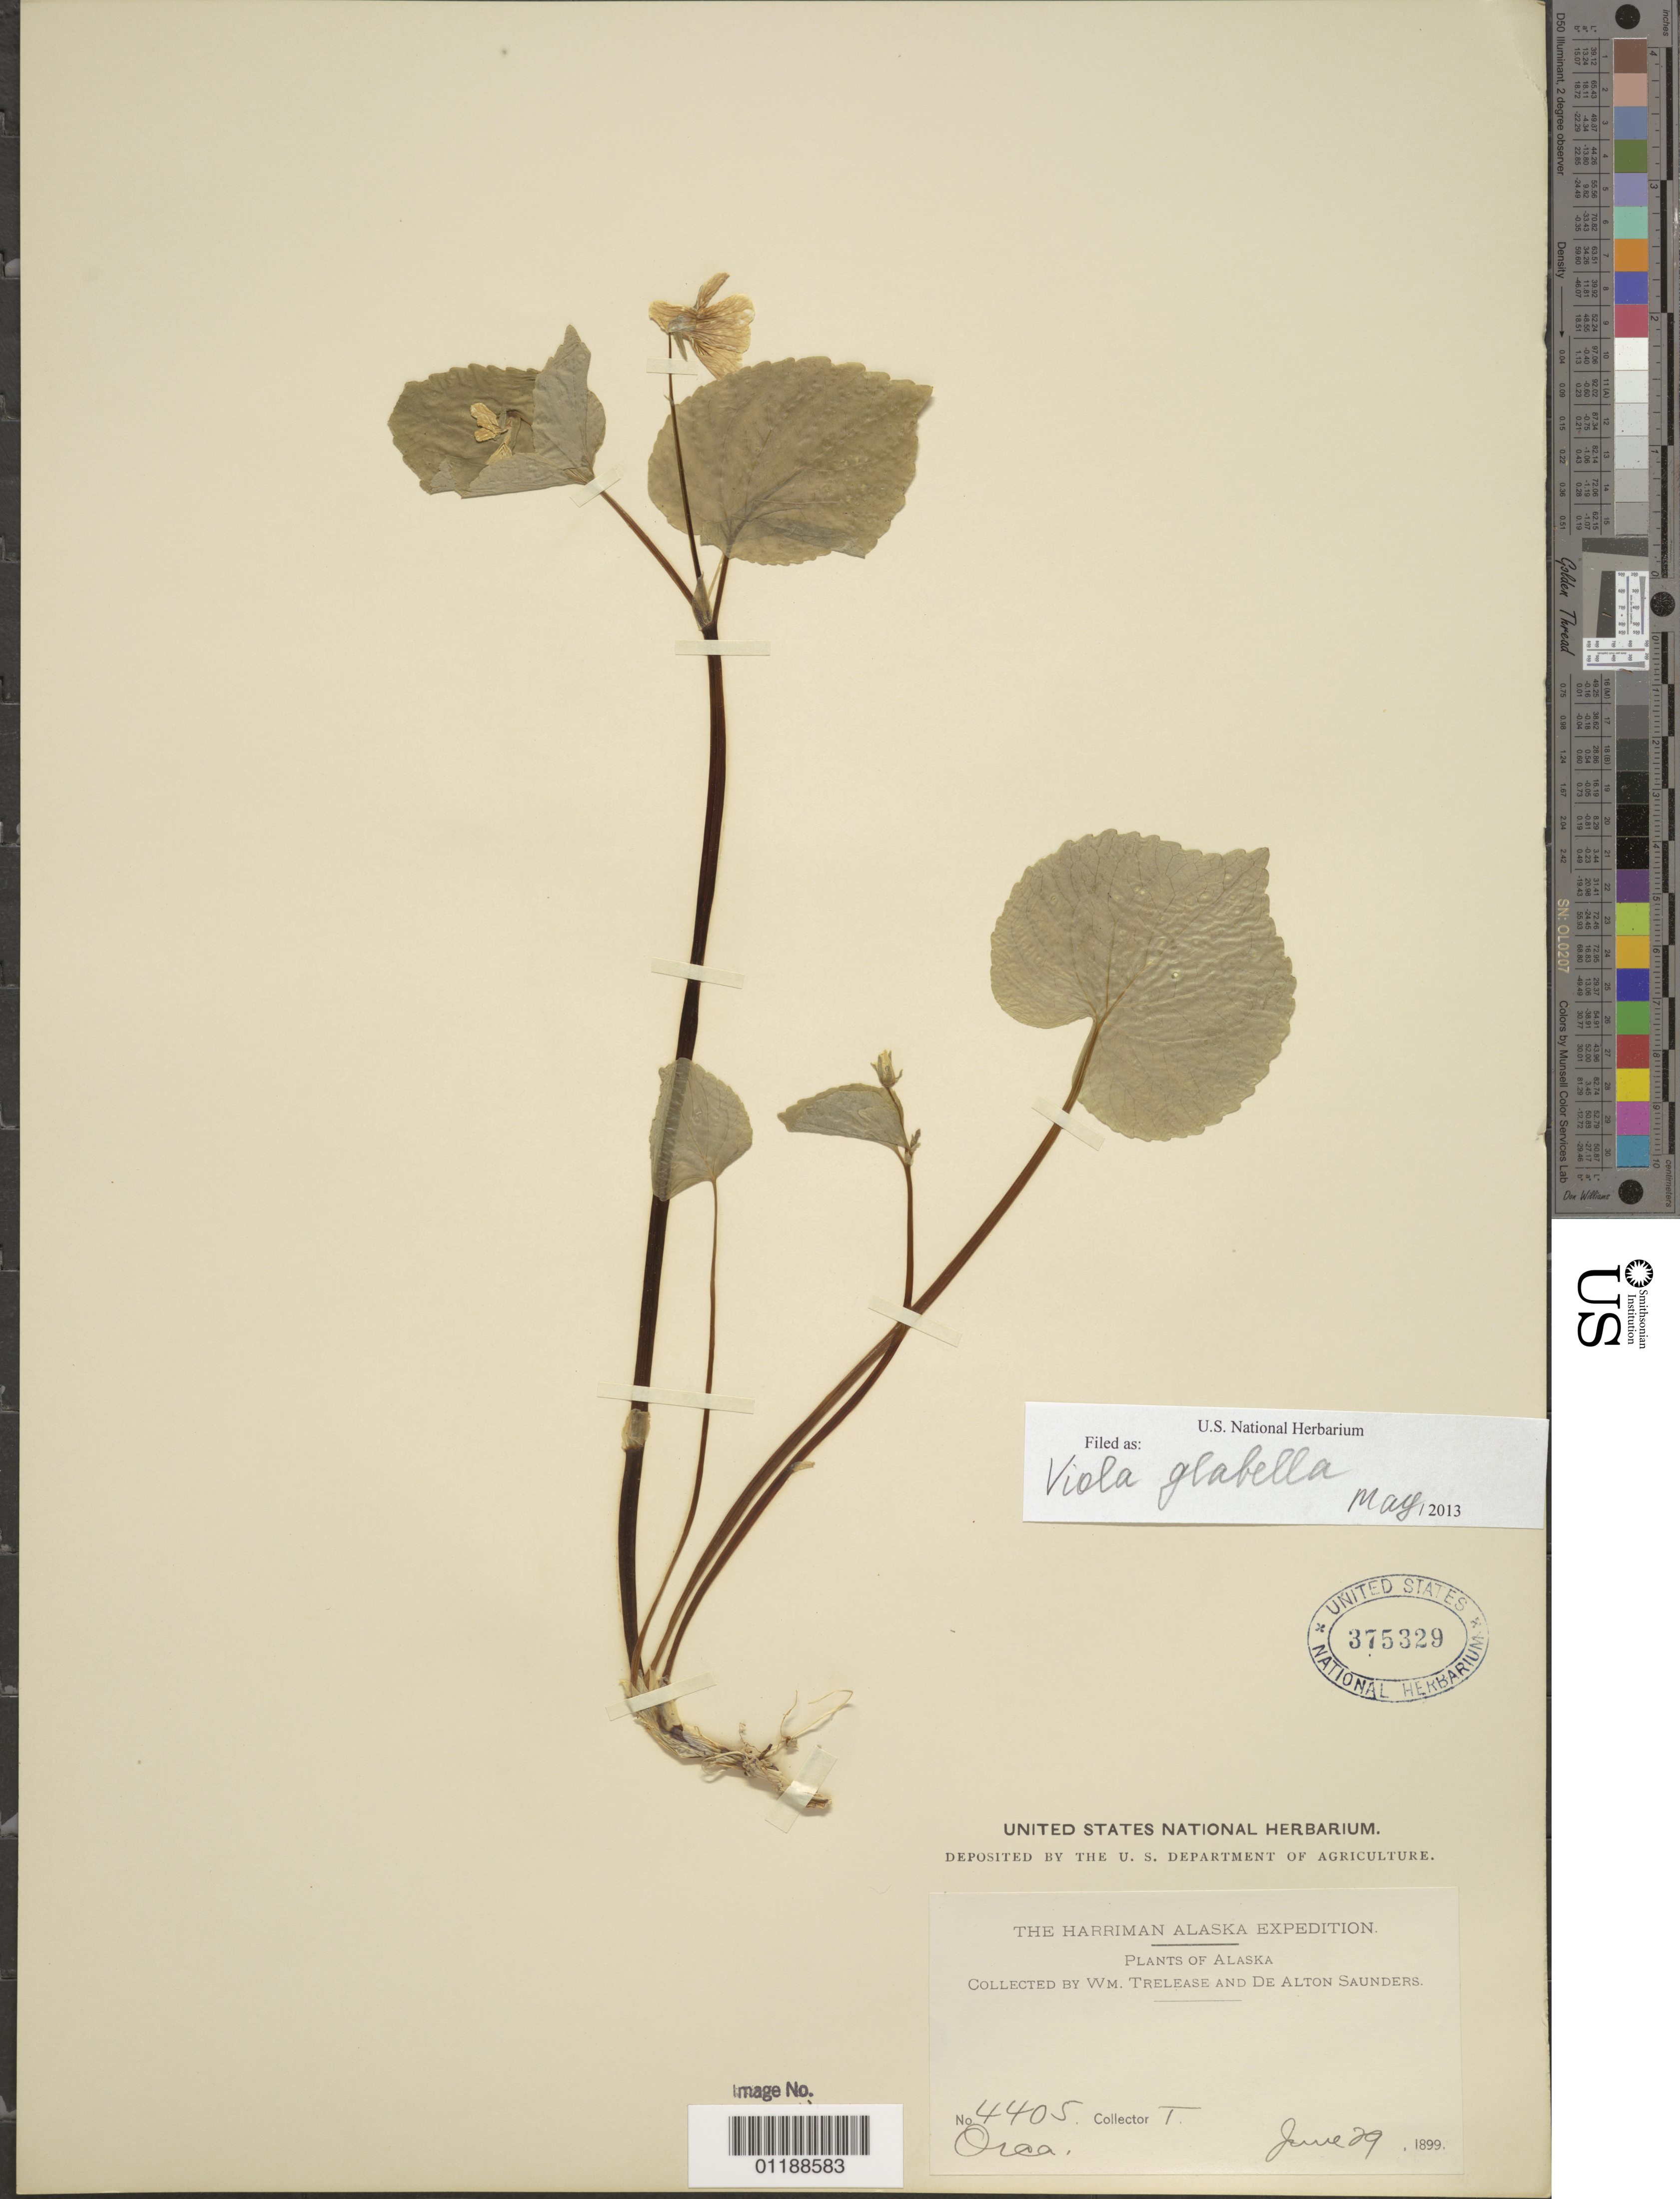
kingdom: Plantae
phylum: Tracheophyta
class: Magnoliopsida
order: Malpighiales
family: Violaceae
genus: Viola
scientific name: Viola glabella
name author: Nutt.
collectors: W. Trelease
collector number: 4405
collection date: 1899-06-29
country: United States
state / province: Alaska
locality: Orca, Prince William Sound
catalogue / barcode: US 375329